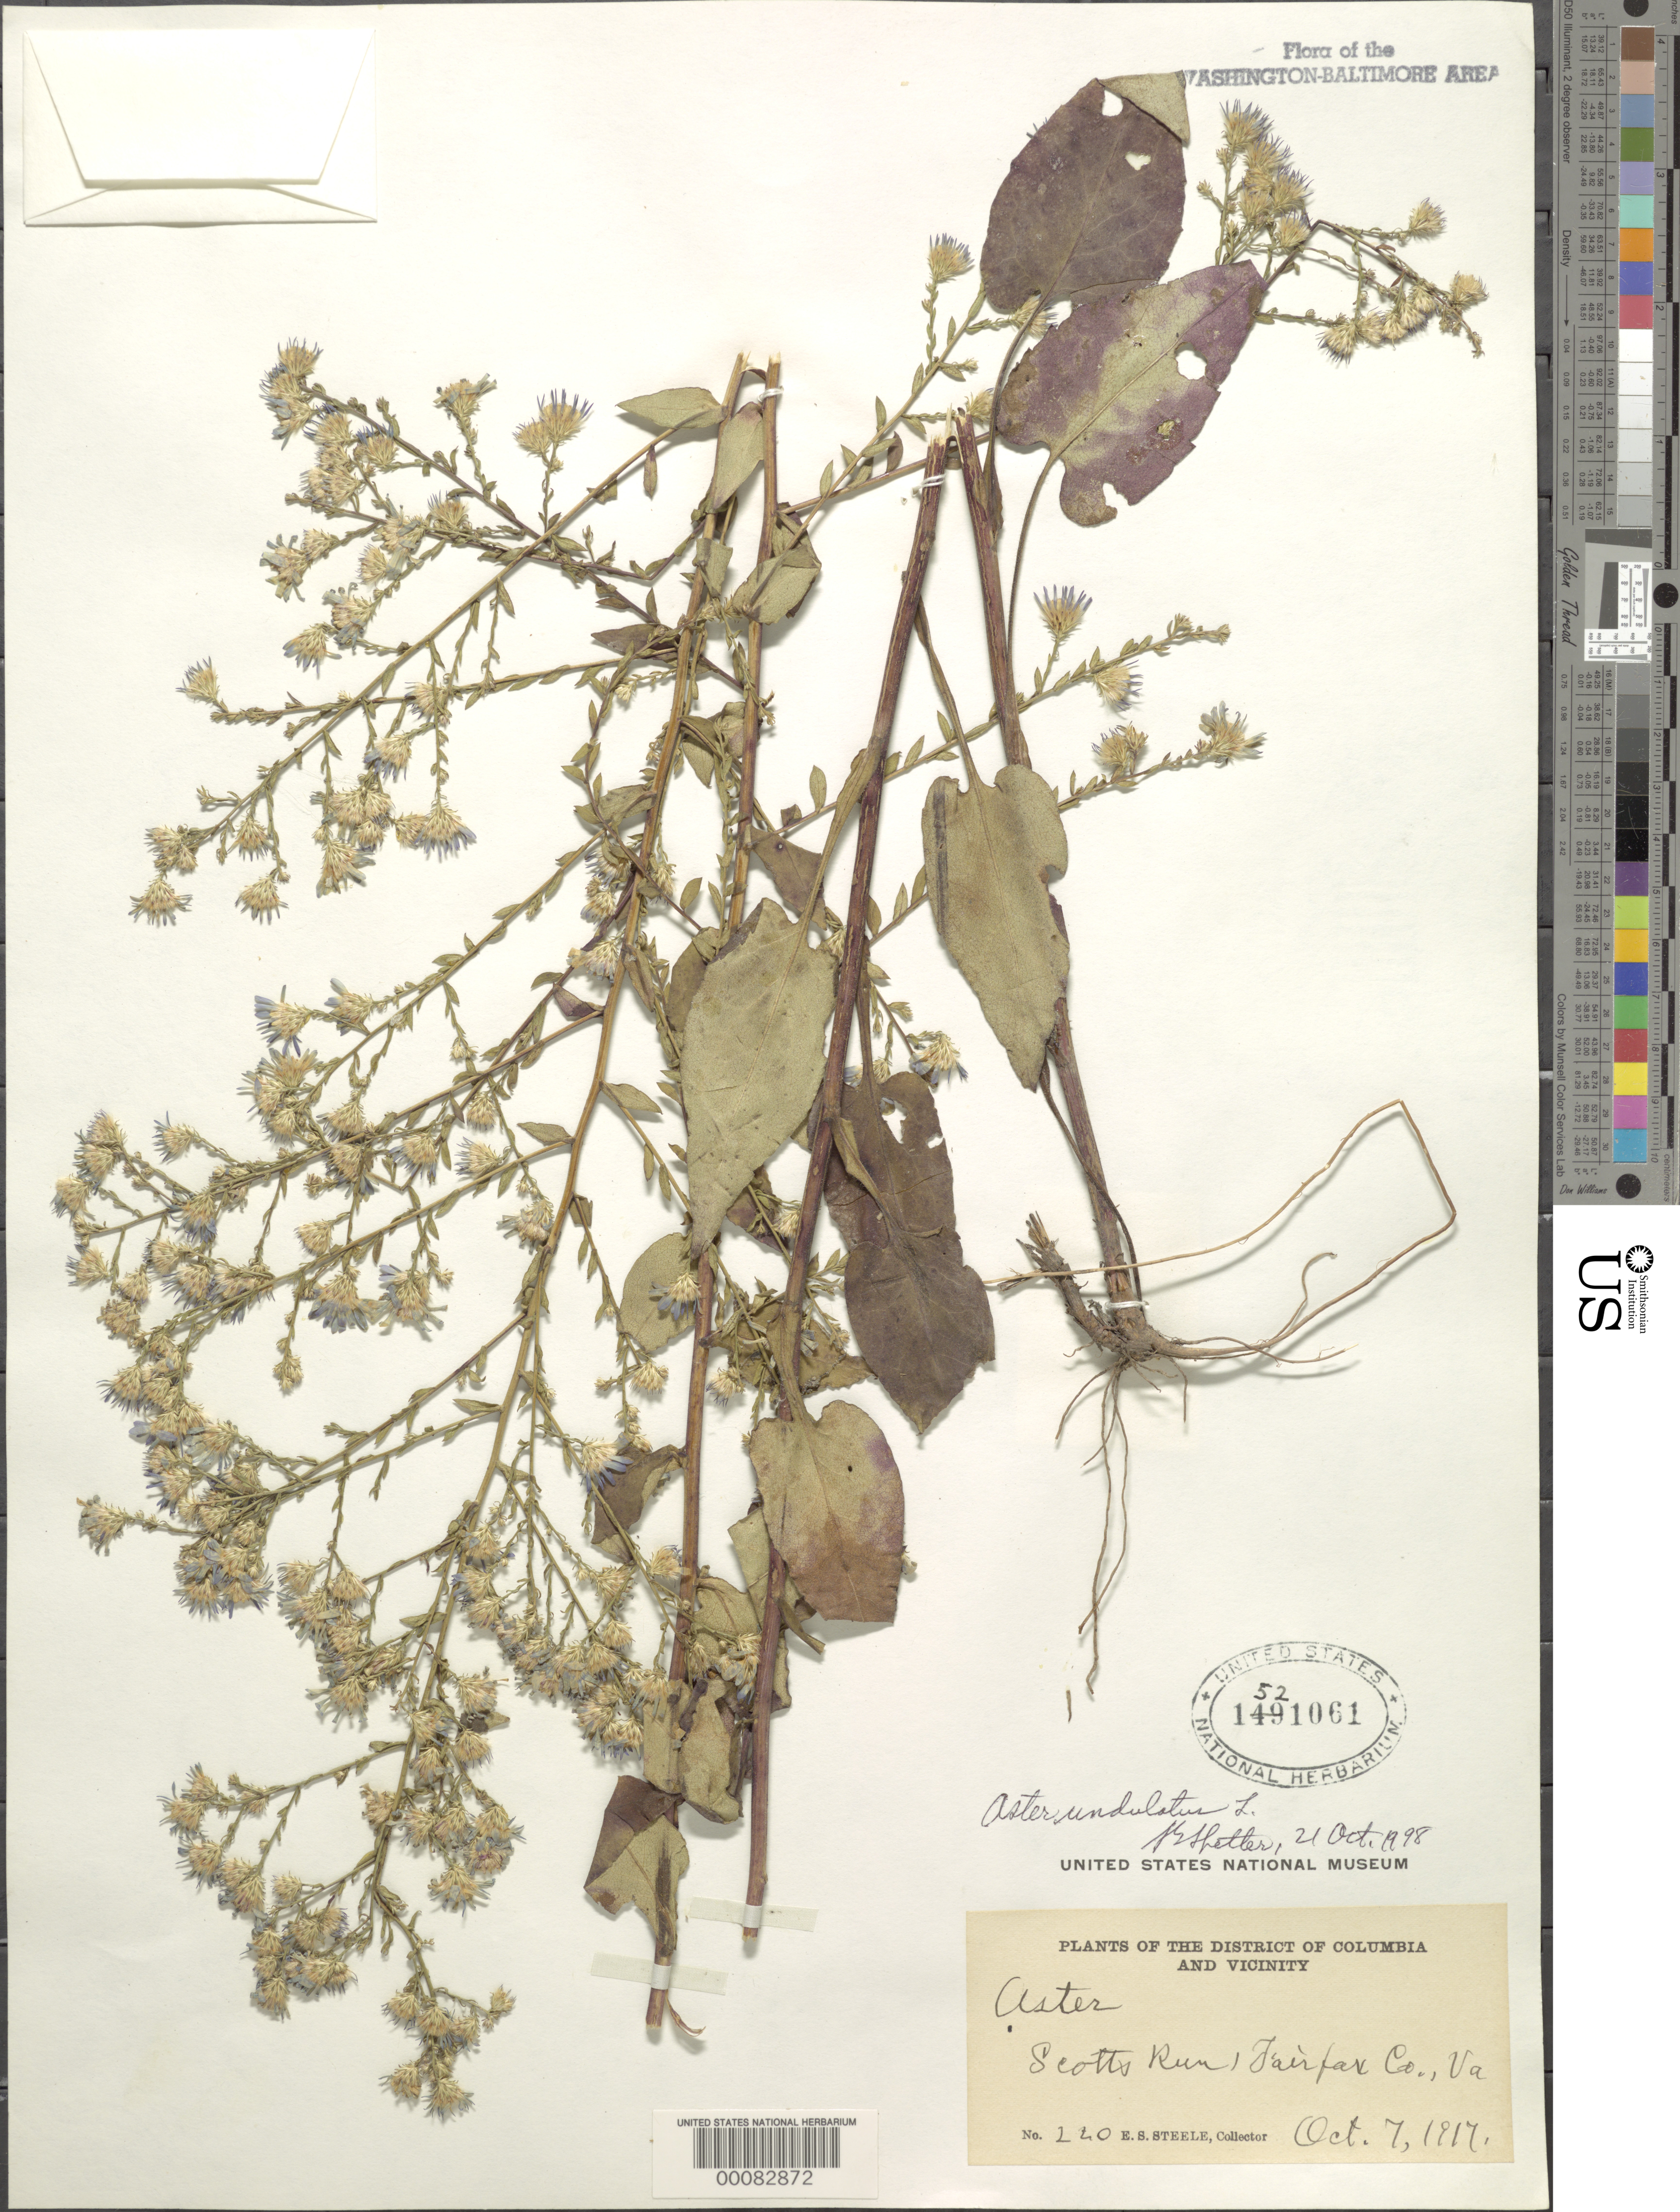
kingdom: Plantae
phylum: Tracheophyta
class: Magnoliopsida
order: Asterales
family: Asteraceae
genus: Symphyotrichum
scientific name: Symphyotrichum undulatum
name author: (L.) G.L. Nesom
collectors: E. Steele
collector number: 220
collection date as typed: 07 Oct 1917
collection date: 1917-10-07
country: United States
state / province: Virginia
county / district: Fairfax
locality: Scotts Run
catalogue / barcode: US 1521061